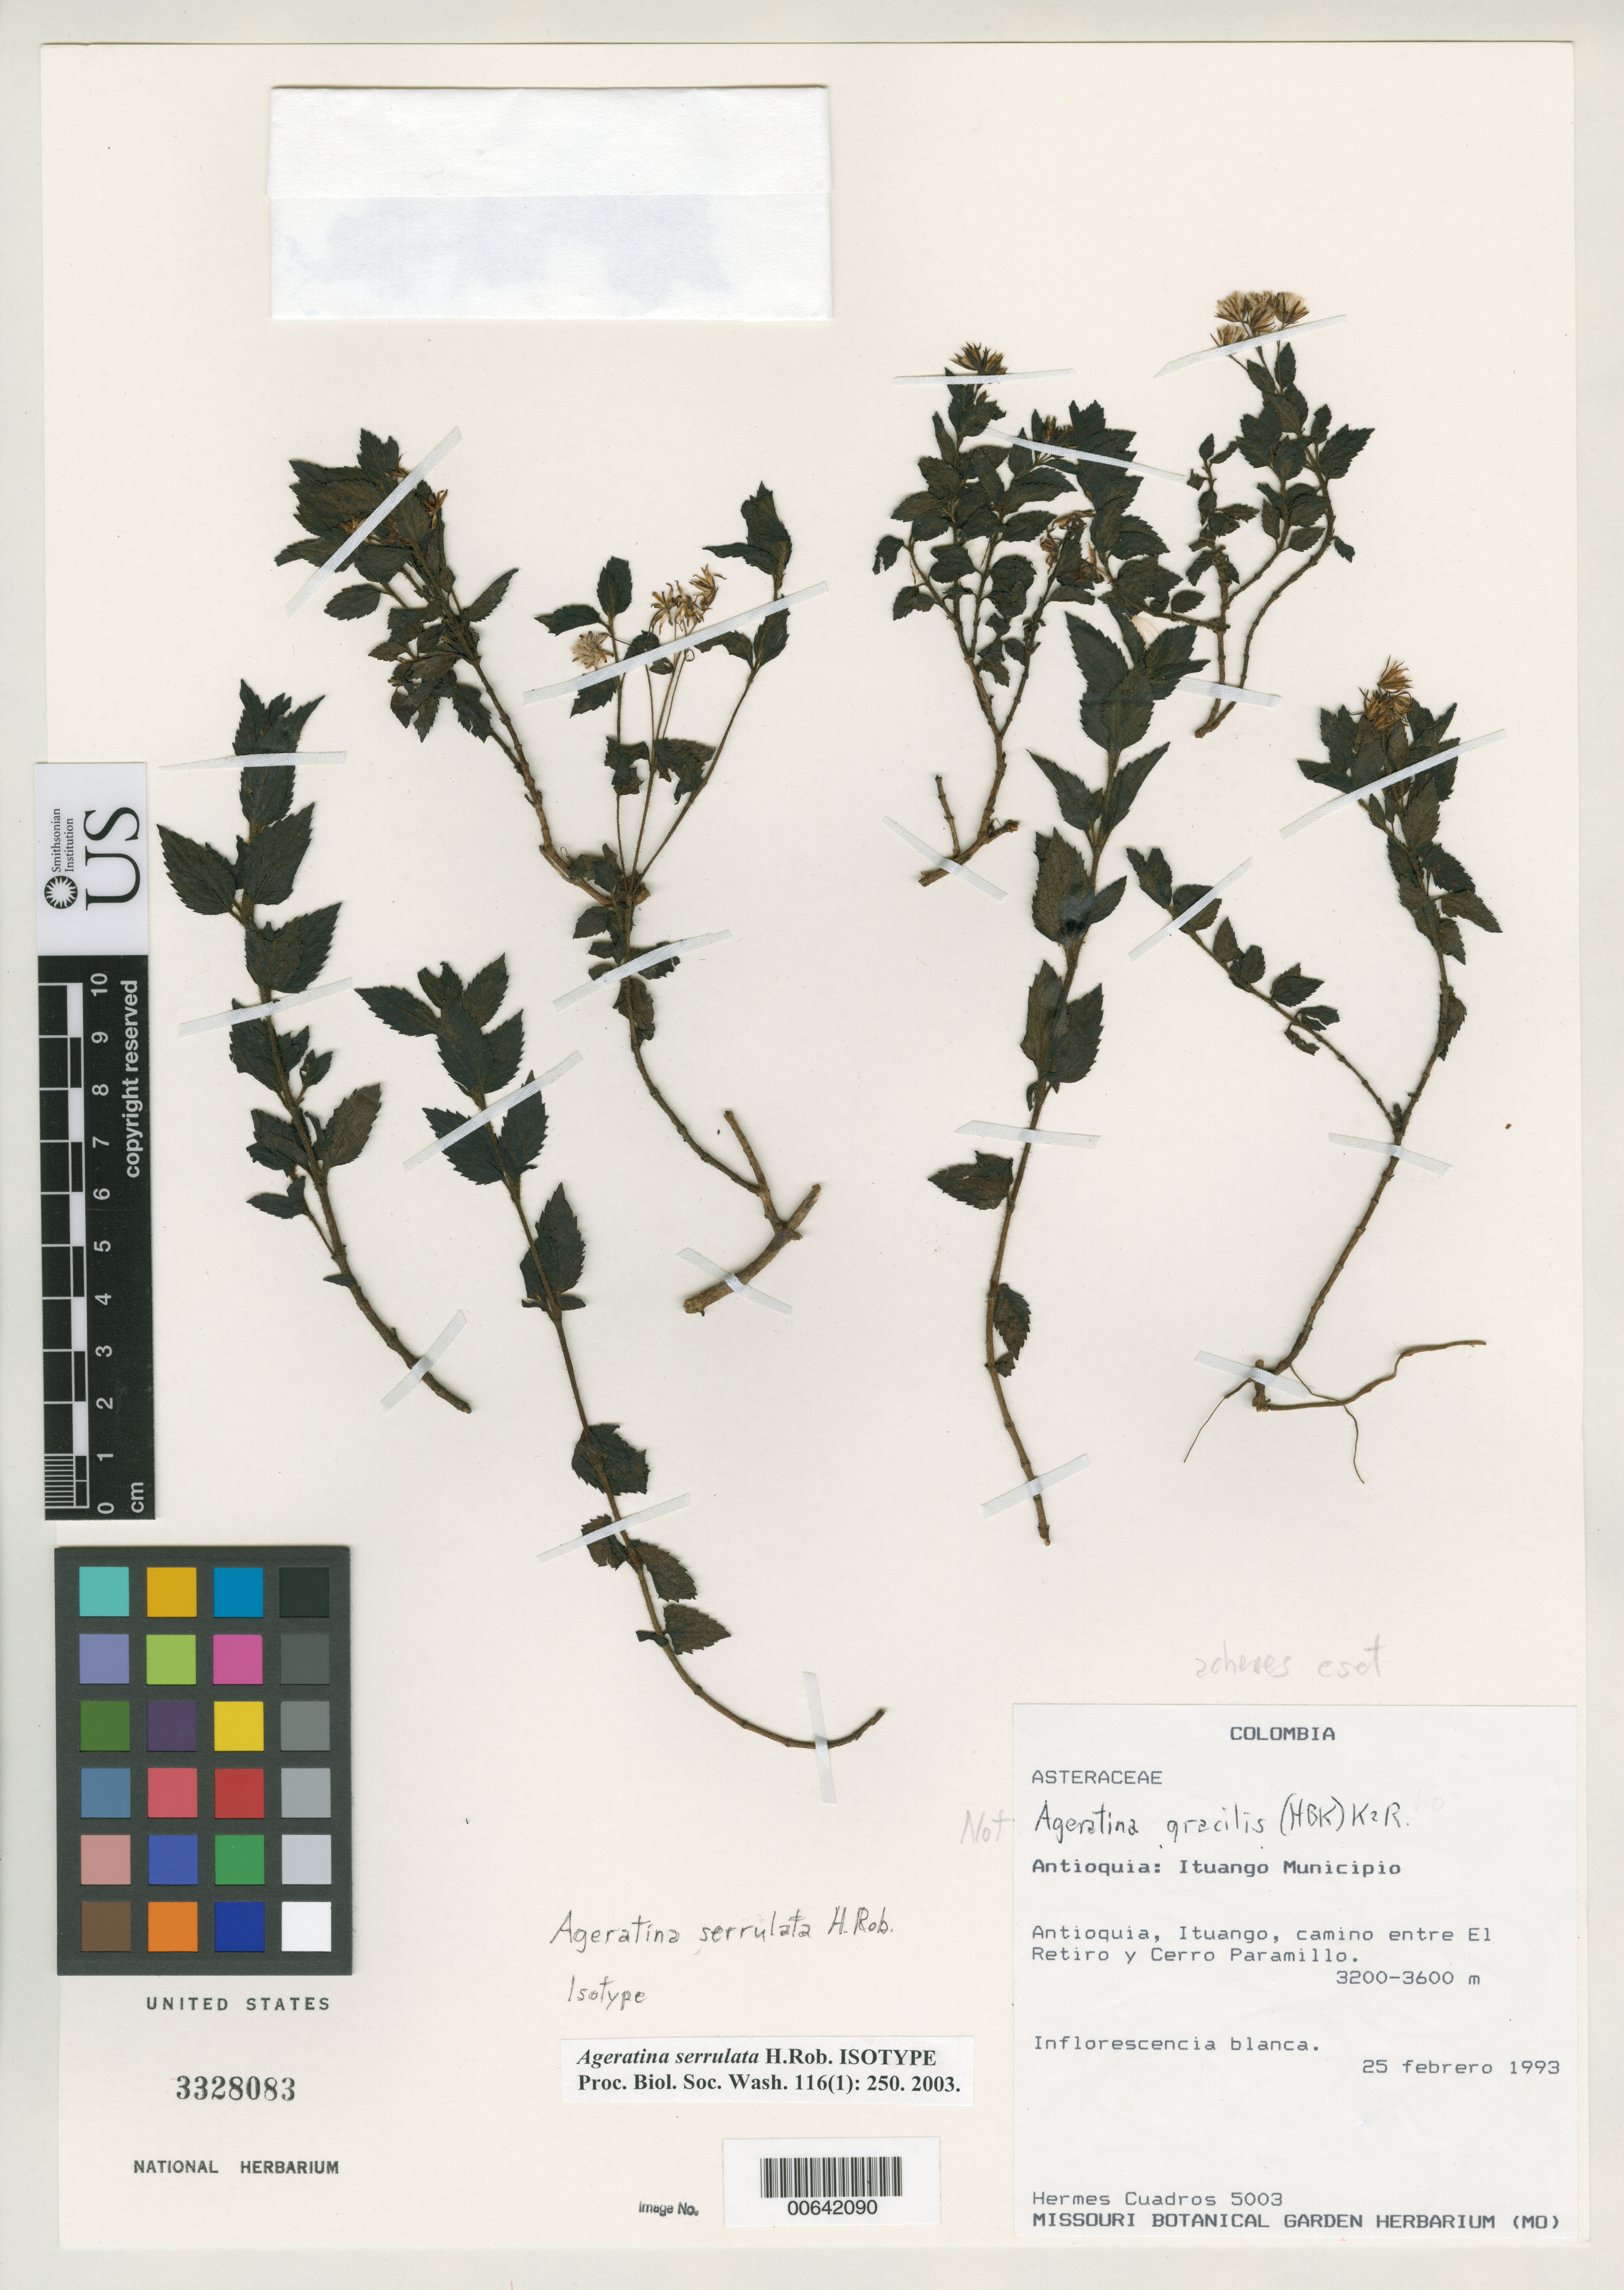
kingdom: Plantae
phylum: Tracheophyta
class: Magnoliopsida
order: Asterales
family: Asteraceae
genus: Ageratina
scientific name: Ageratina serrulata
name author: H. Rob.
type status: Isotype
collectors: H. Cuadros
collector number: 5003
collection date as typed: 25 Feb 1993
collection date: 1993-02-25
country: Colombia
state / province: Antioquia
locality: Ituango Municipio, Antioquia, Ituango, camino entre El Retiro y Cerro Paramillo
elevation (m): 3200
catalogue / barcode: US 3328083